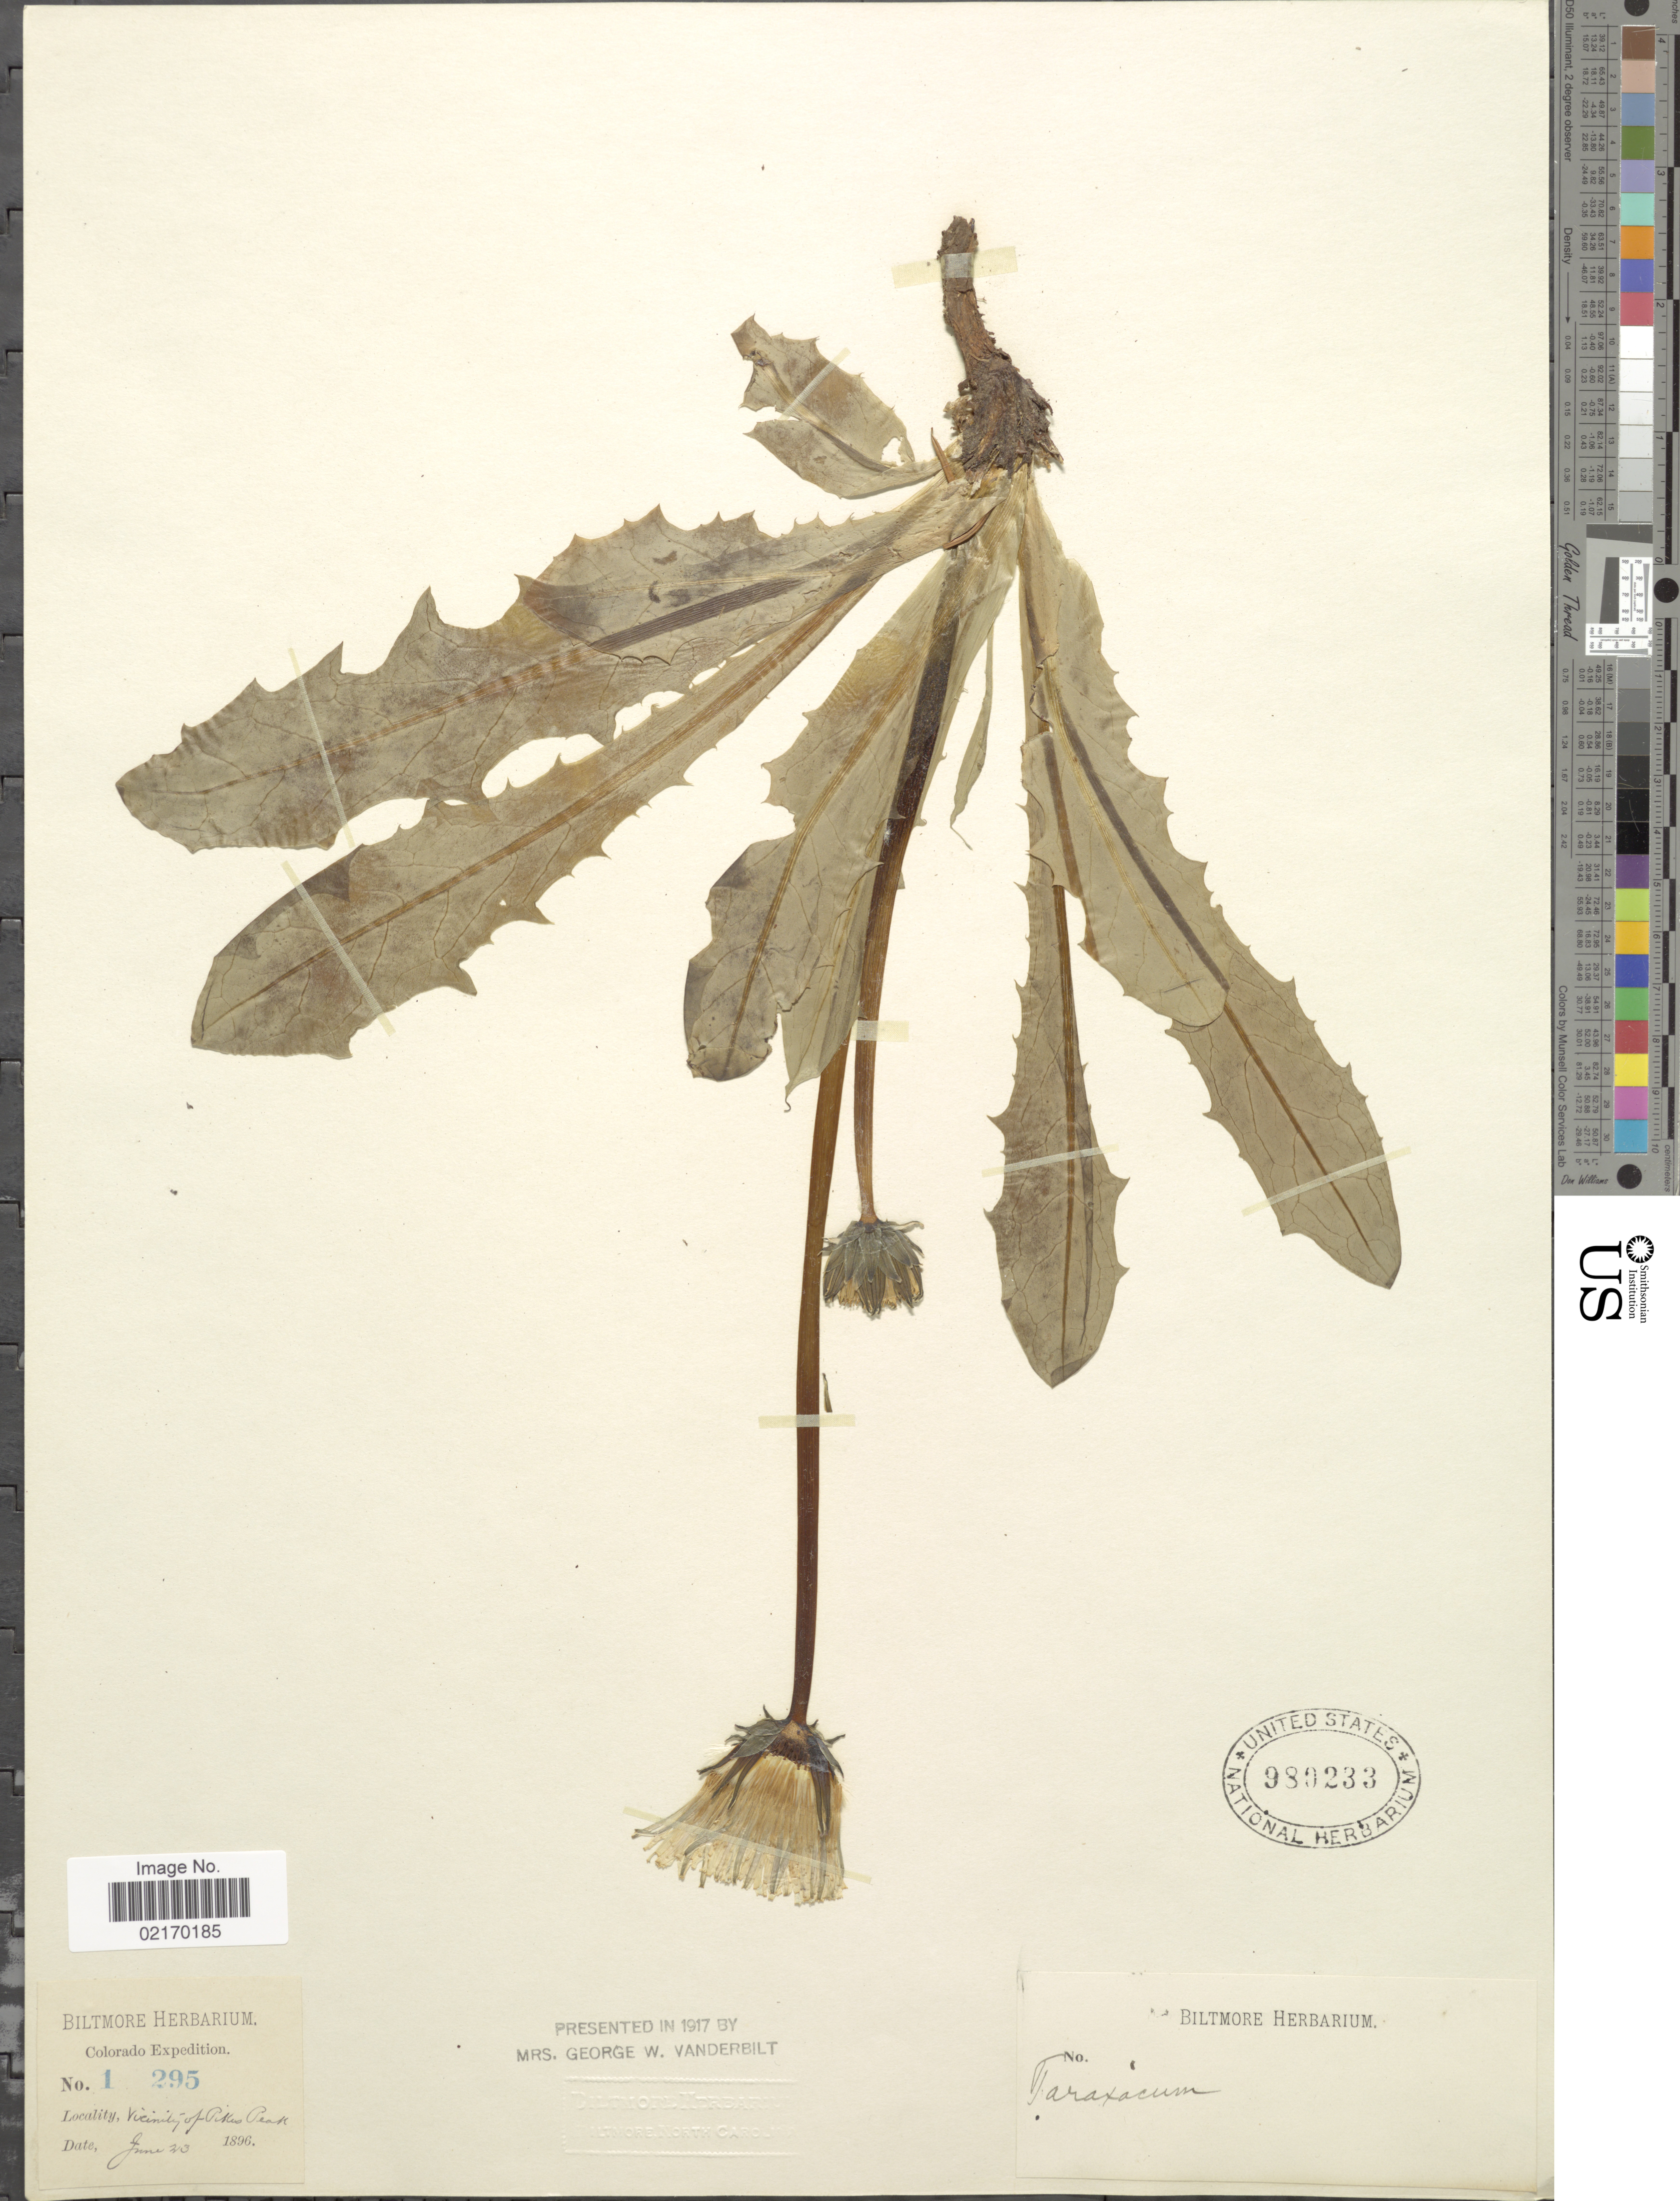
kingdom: Plantae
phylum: Tracheophyta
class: Magnoliopsida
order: Asterales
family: Asteraceae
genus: Taraxacum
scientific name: Taraxacum sp.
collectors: ex herb. Biltmore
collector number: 1295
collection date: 1896-06-23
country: United States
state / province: Colorado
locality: Vicinity of Pikes Peak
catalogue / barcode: US 980233